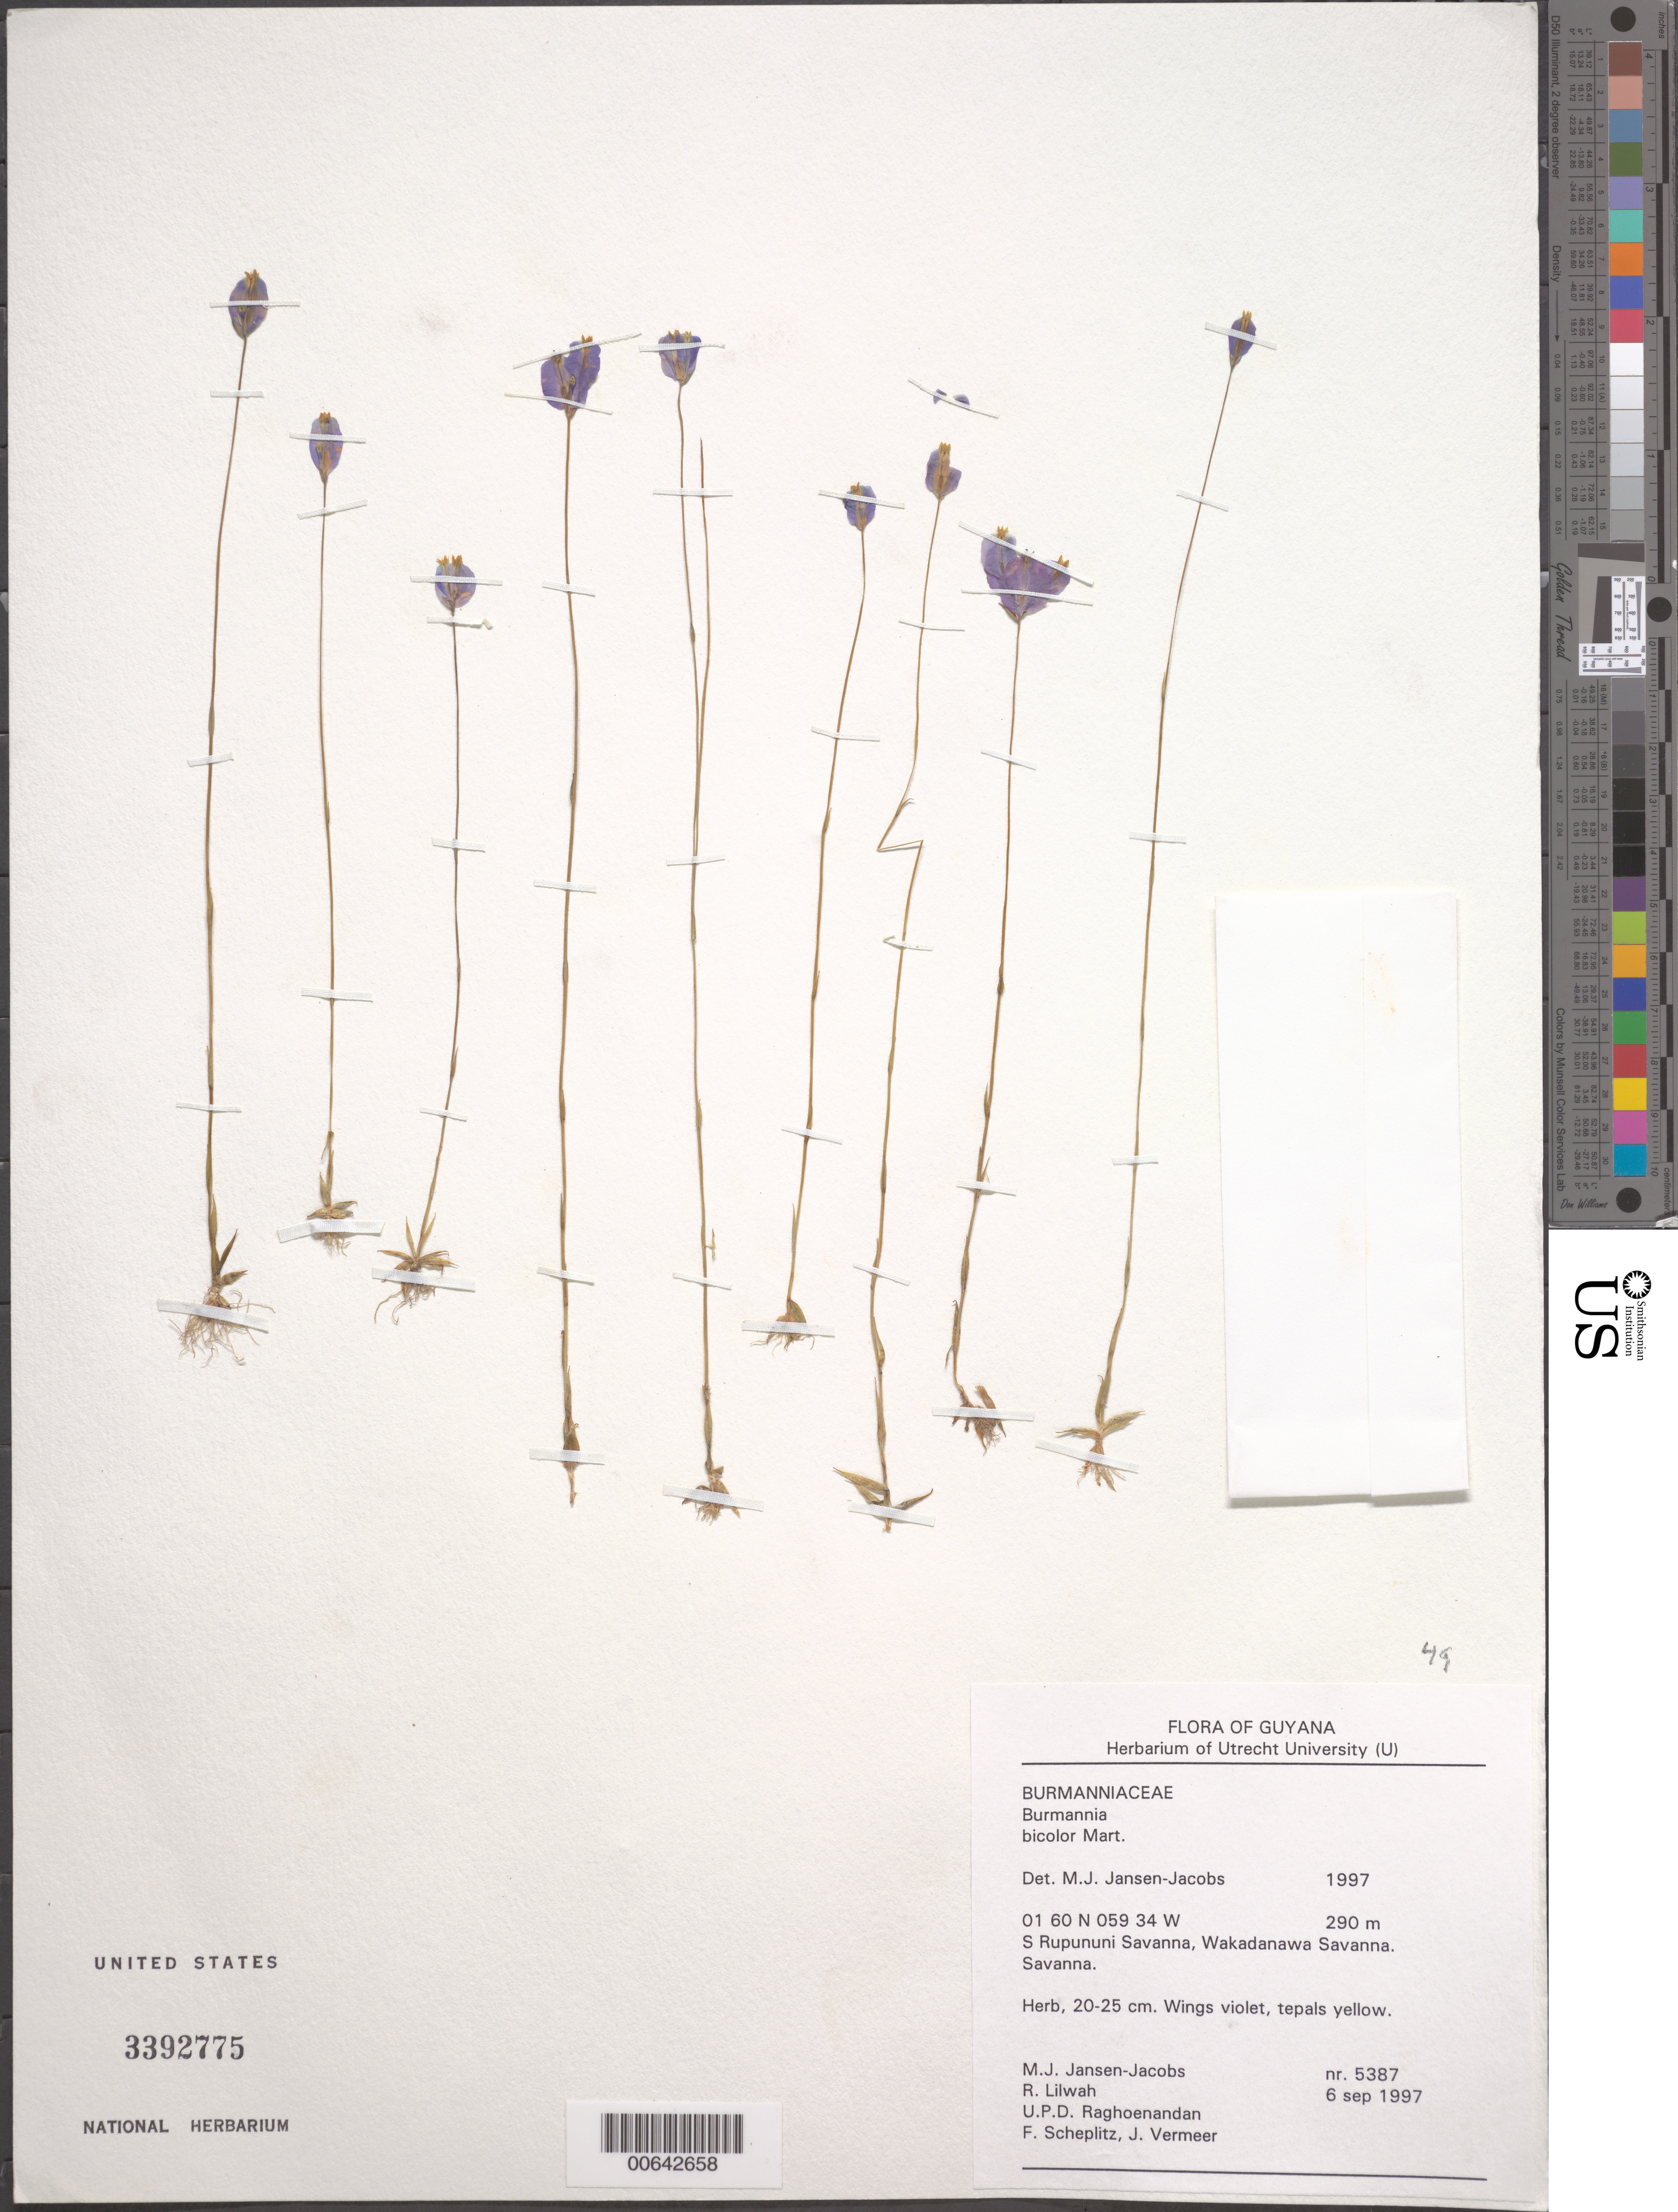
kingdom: Plantae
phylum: Tracheophyta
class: Liliopsida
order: Dioscoreales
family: Burmanniaceae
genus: Burmannia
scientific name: Burmannia bicolor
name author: Mart.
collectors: M. J. Jansen-Jacobs, R. Lilwah, U. Raghoenandan, F. Scheplitz & J. Vermeer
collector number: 5387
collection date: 1997-09-06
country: Guyana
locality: S Rupununi Savanna, Wakadanawa Savanna.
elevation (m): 290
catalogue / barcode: US 3392775